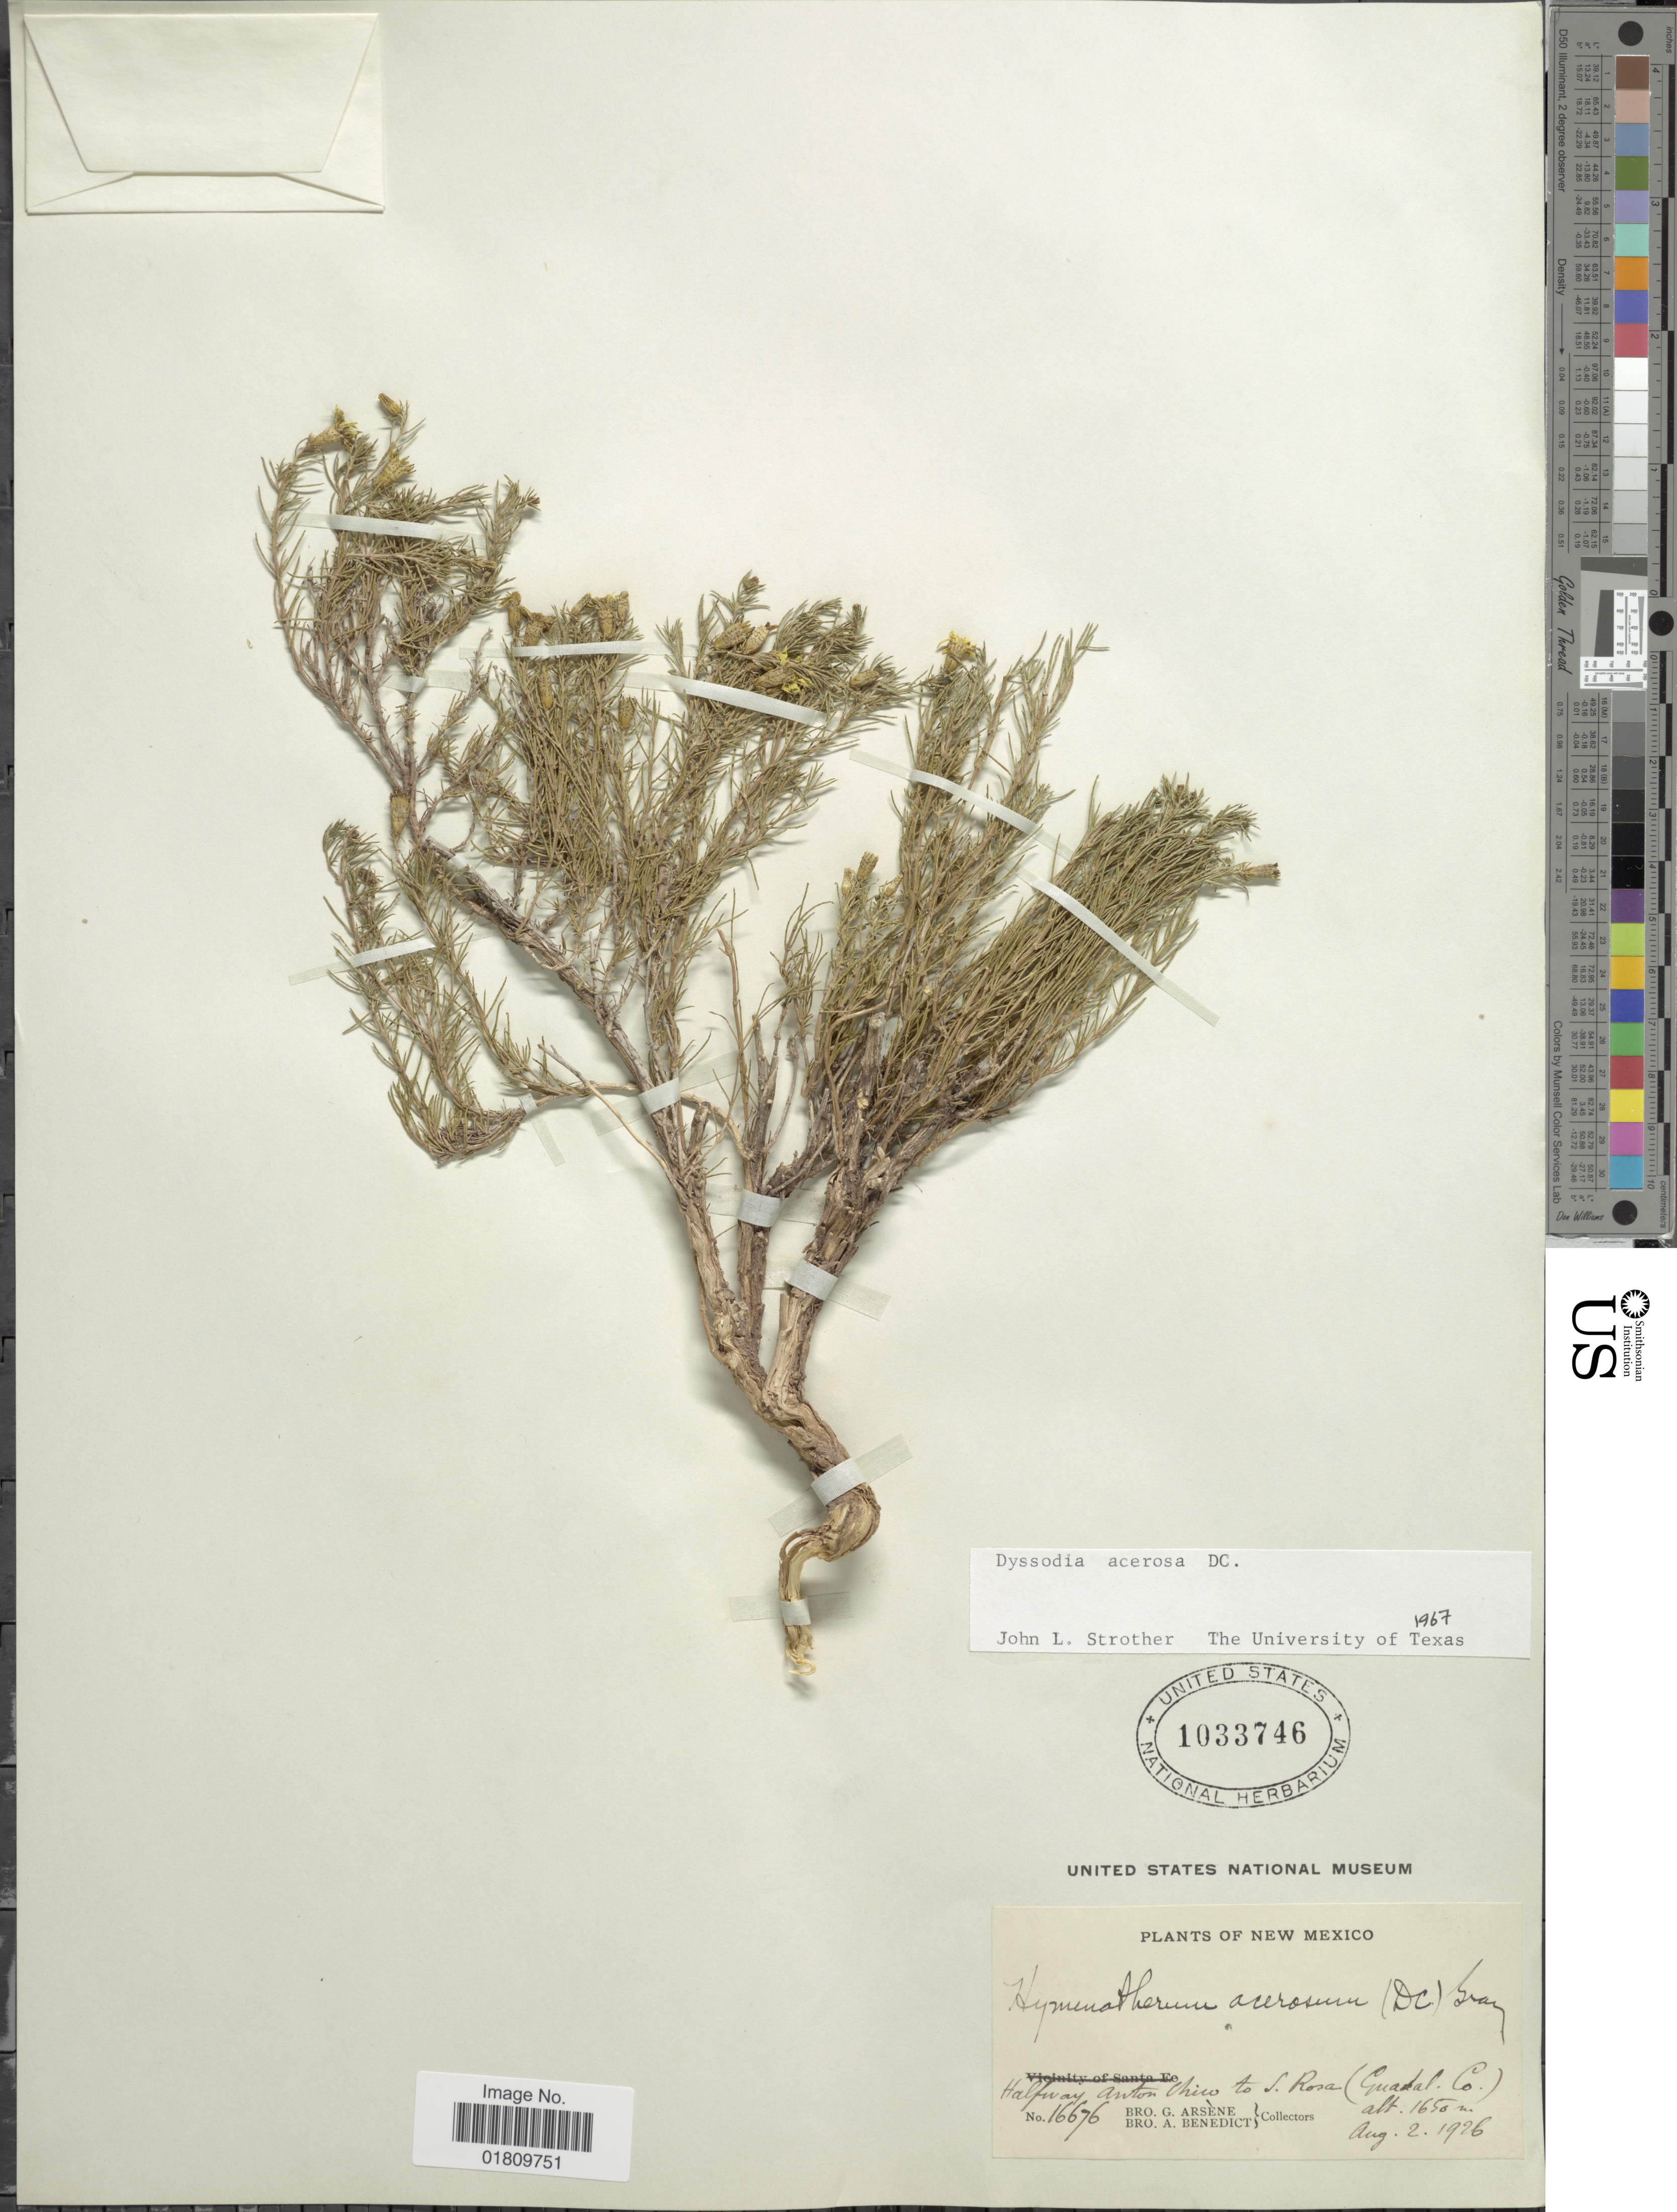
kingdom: Plantae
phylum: Tracheophyta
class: Magnoliopsida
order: Asterales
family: Asteraceae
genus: Thymophylla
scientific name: Thymophylla acerosa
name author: (DC.) Strother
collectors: Bro. G. Arsène & Bro. A. Benedict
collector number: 16676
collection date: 1926-08-02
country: United States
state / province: New Mexico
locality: Halfway Anton Chico to S. Rosa (Guatal Co.)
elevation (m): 1650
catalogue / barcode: US 1033746